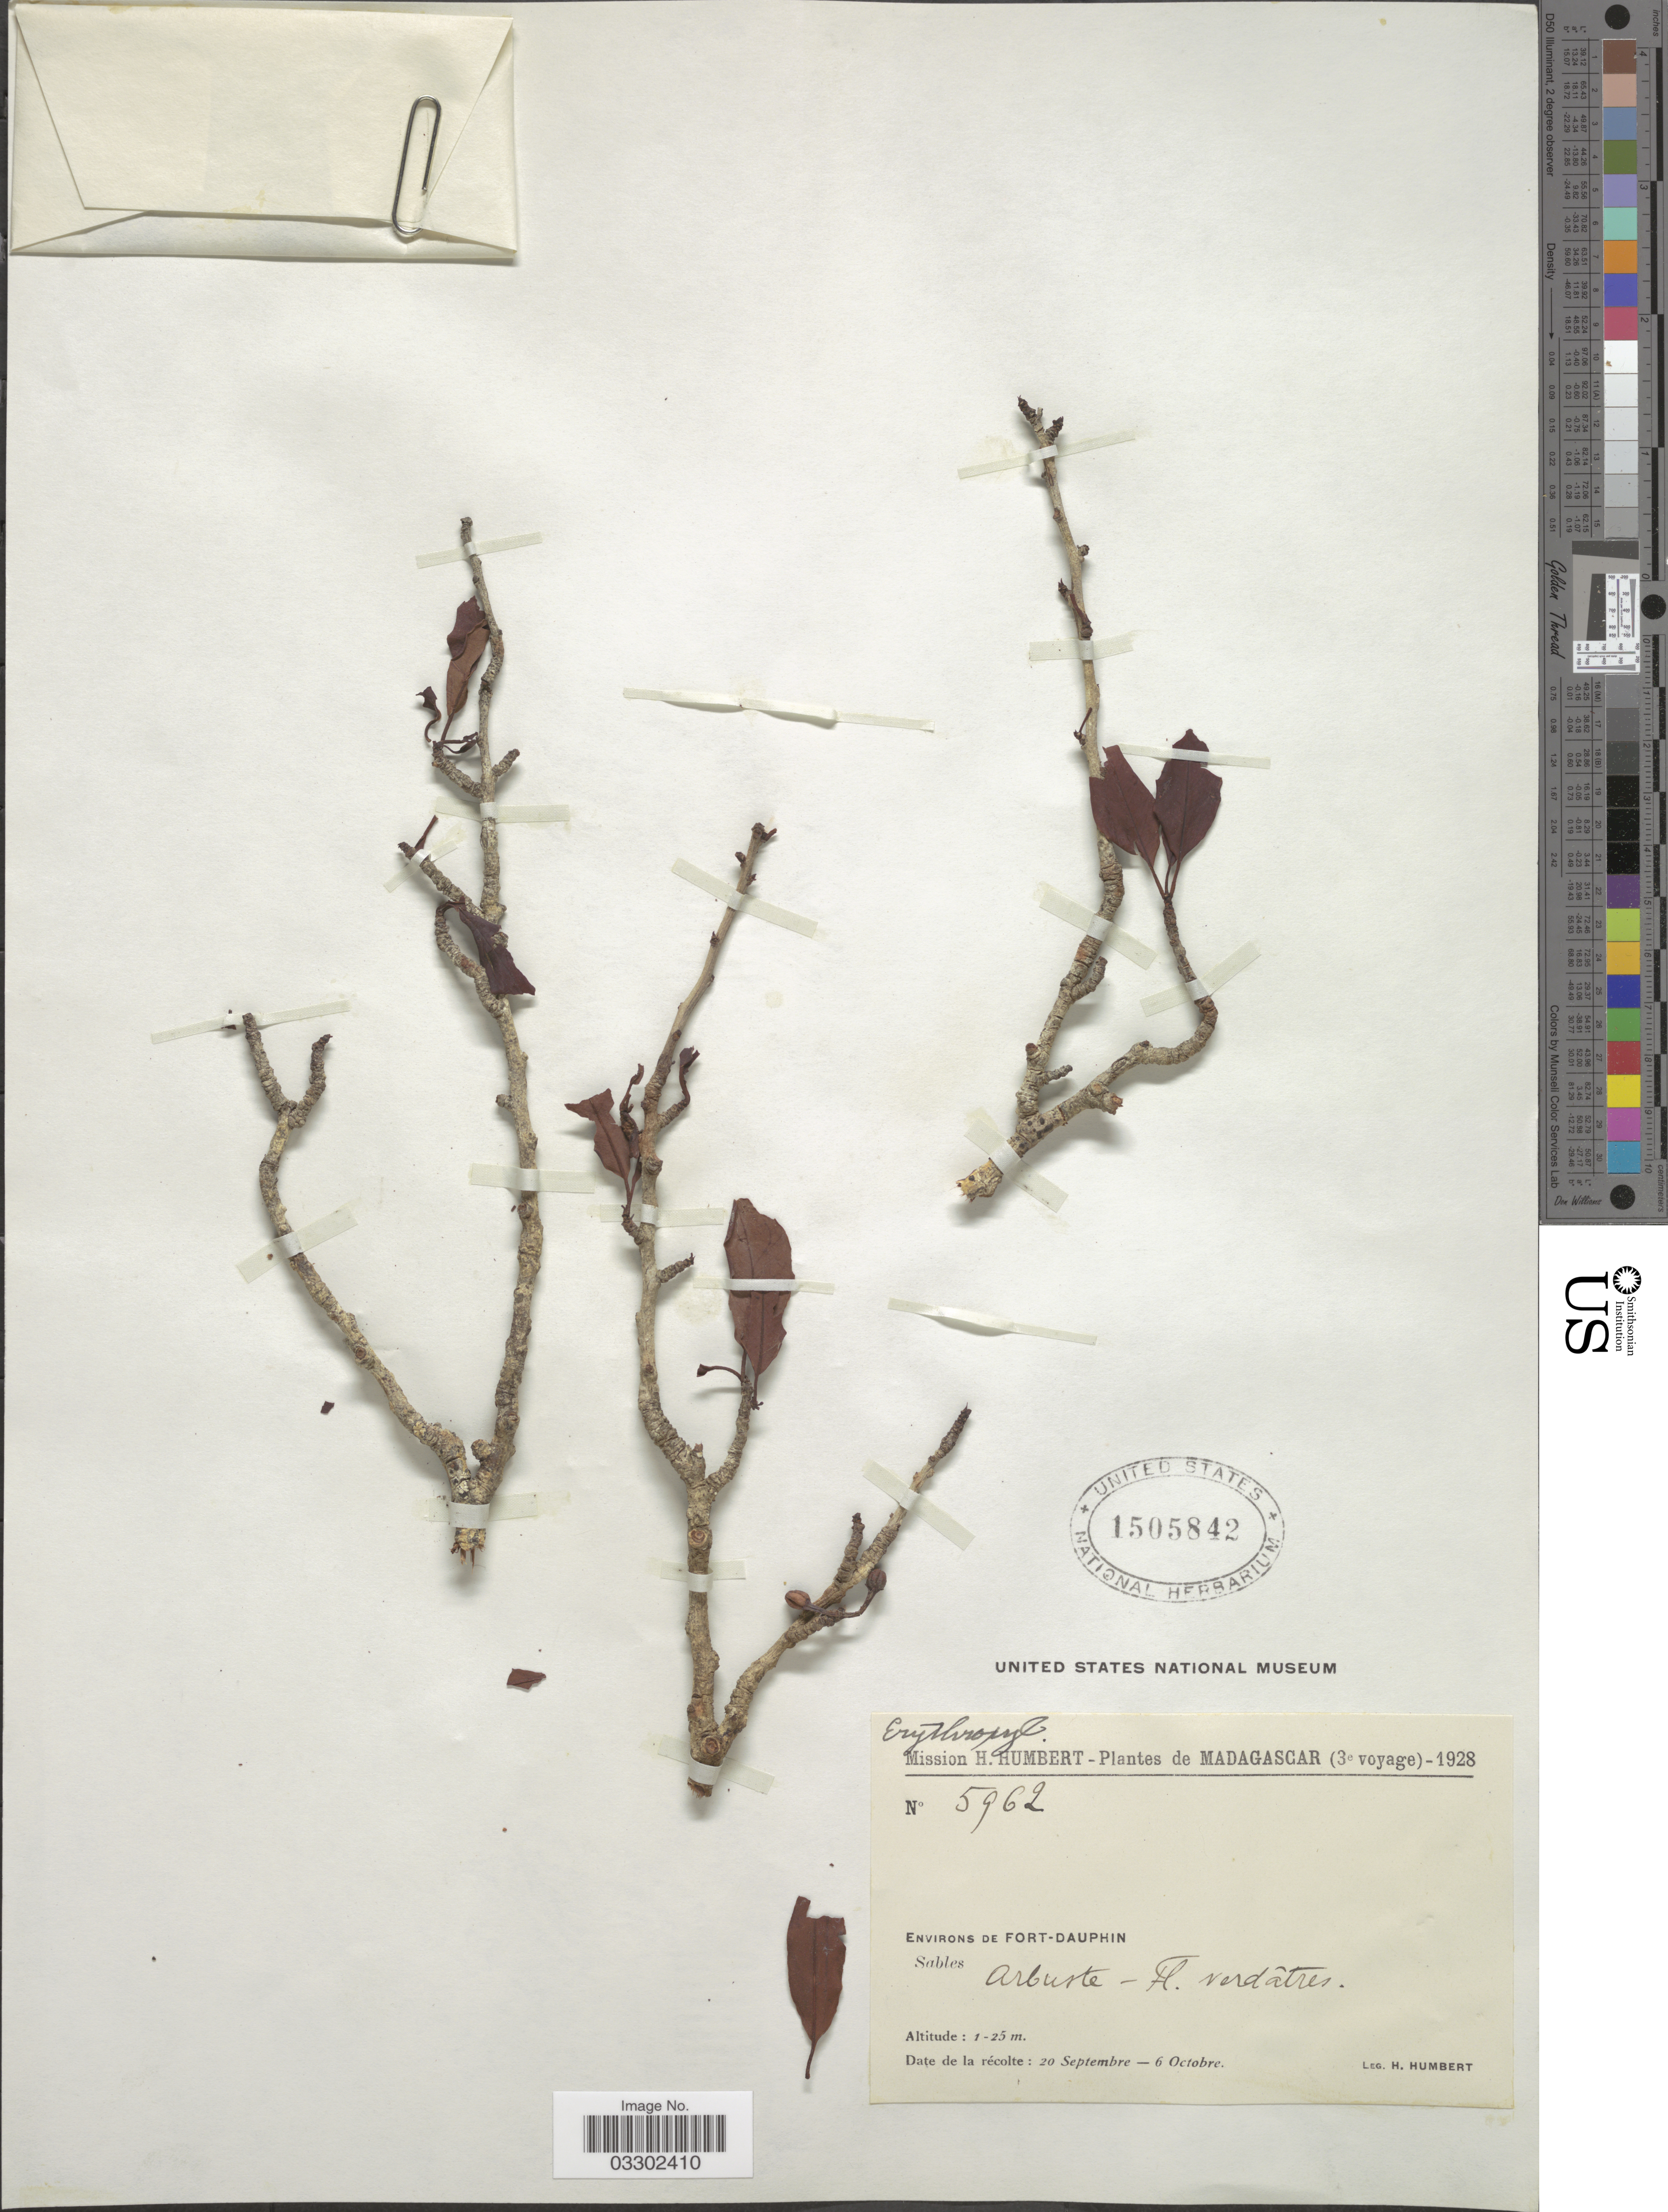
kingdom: Plantae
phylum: Tracheophyta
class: Magnoliopsida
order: Malpighiales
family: Erythroxylaceae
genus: Erythroxylum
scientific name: Erythroxylum sp.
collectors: H. Humbert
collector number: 5962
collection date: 1928-09-20/1928-10-06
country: Madagascar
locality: Environs de Fort-Dauphin.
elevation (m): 1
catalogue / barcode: US 1505842